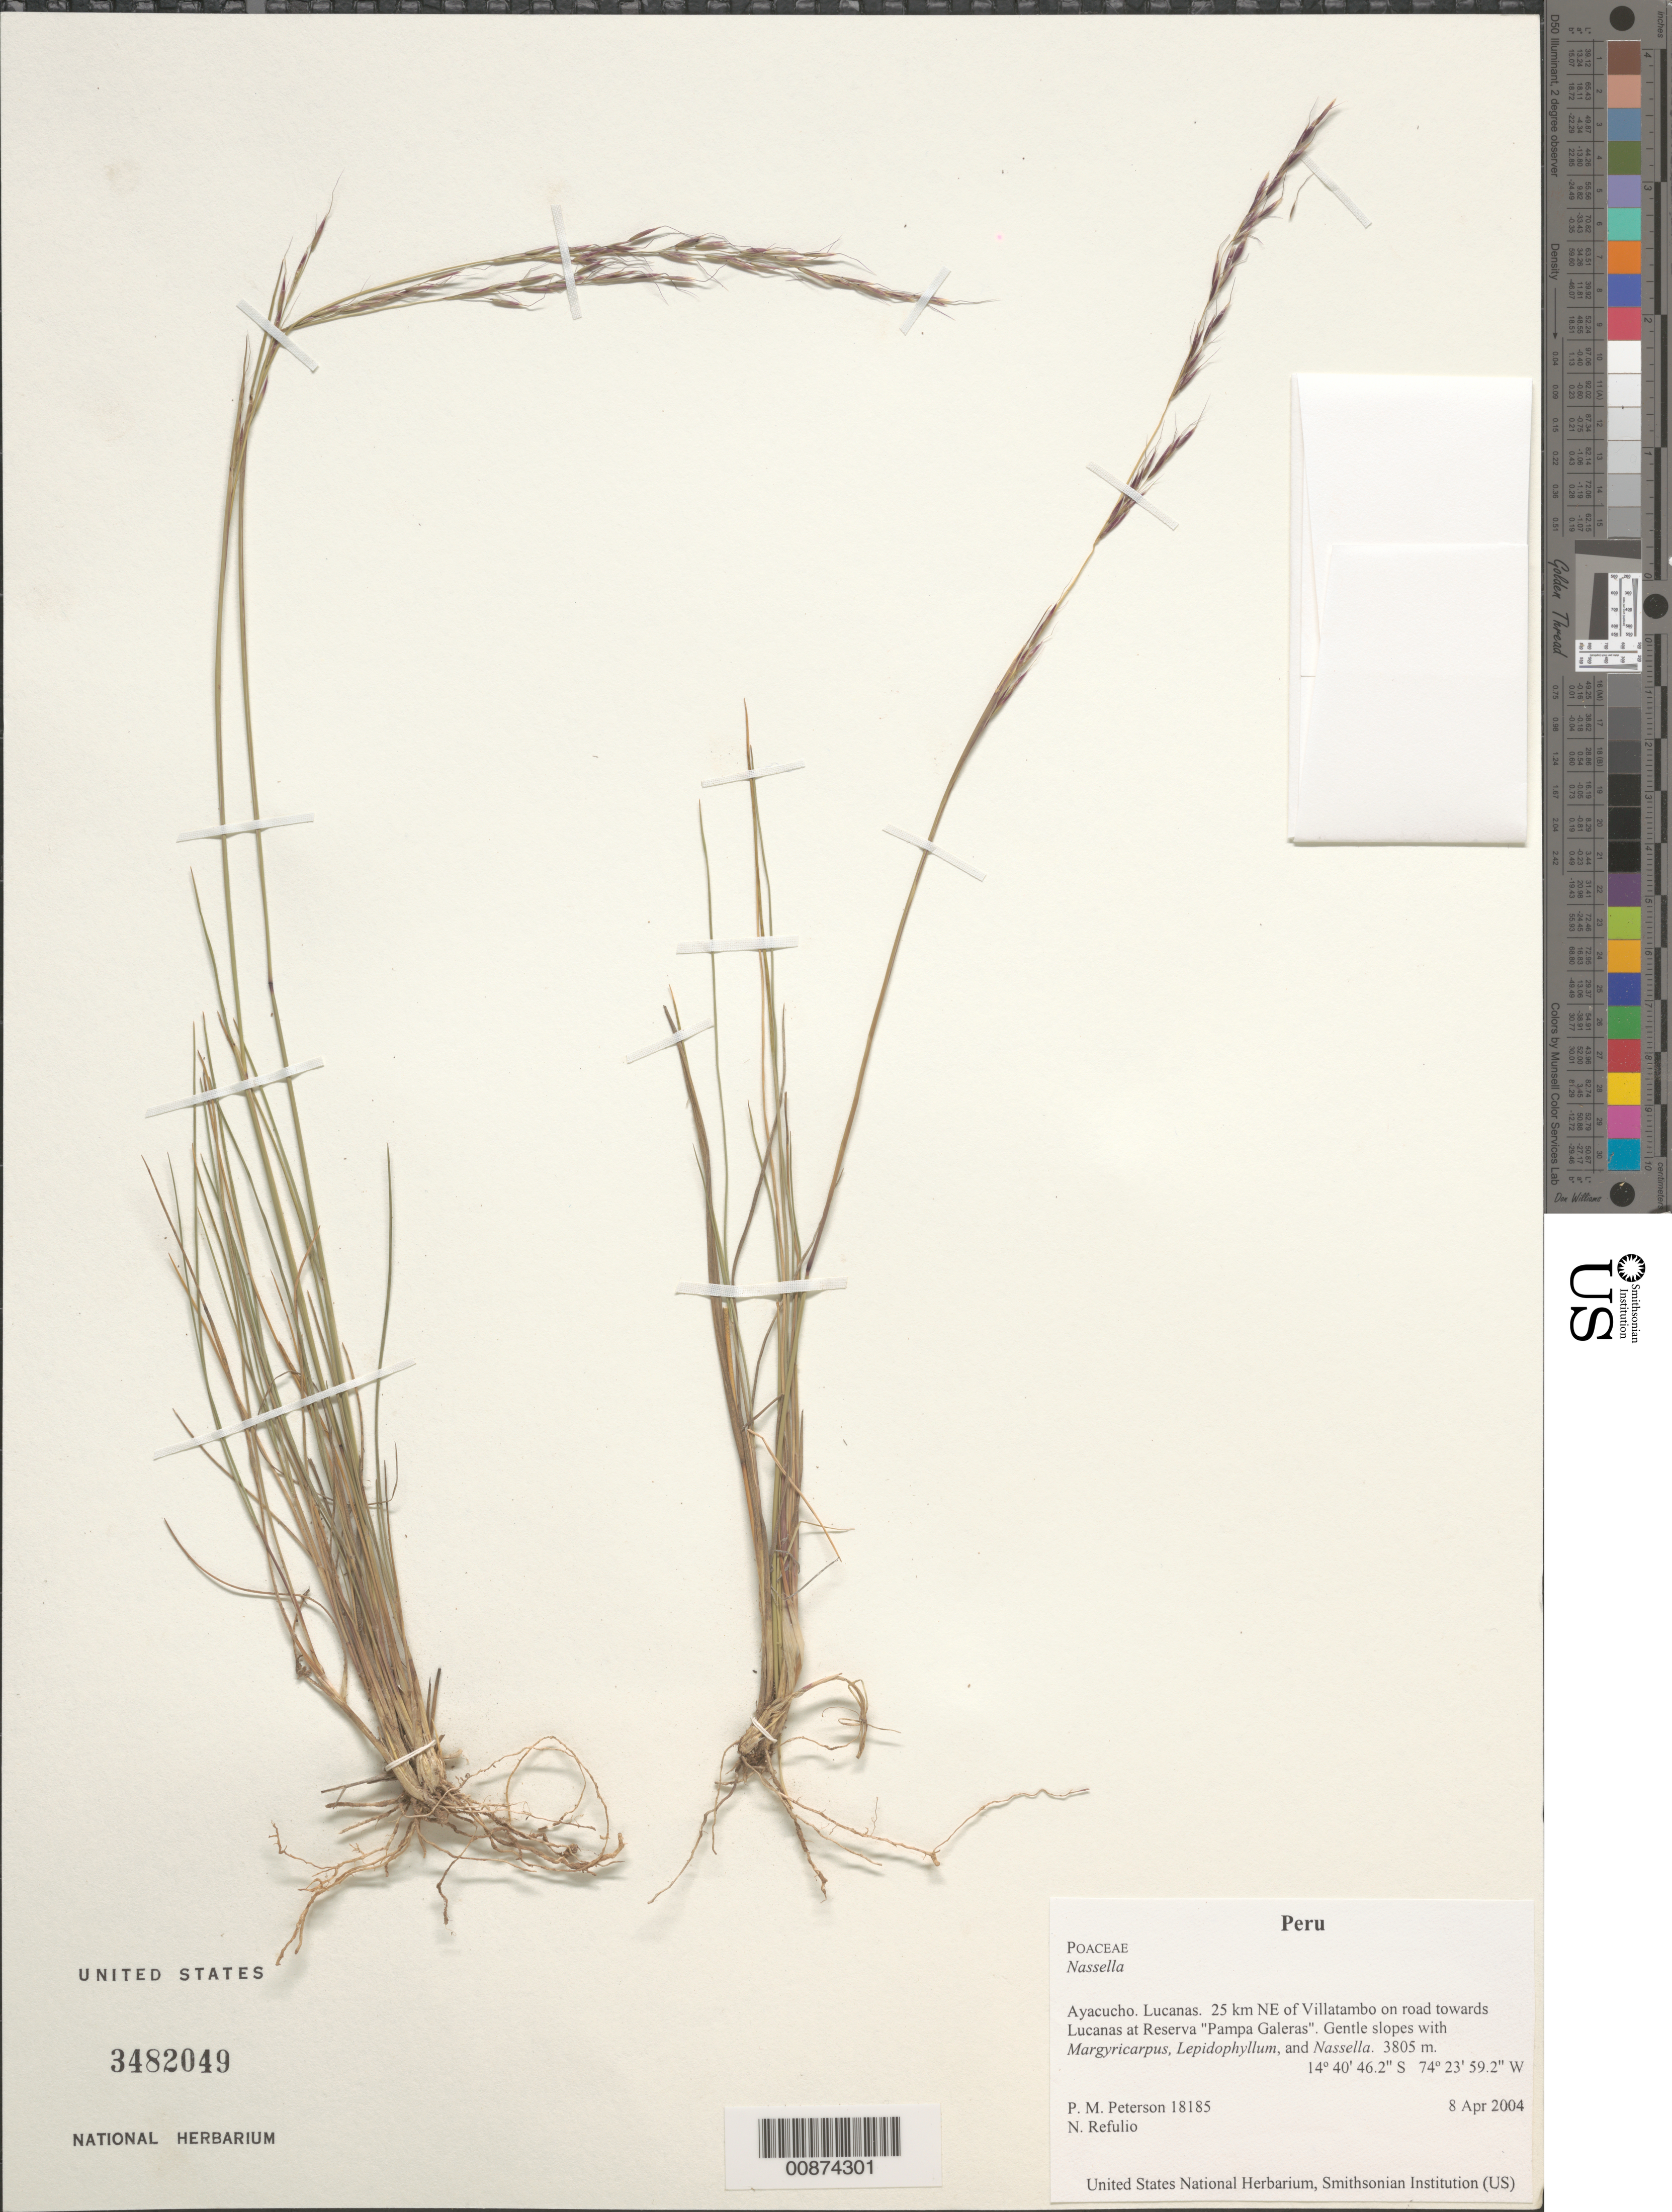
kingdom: Plantae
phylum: Tracheophyta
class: Liliopsida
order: Poales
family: Poaceae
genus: Nassella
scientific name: Nassella sp.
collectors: P. M. Peterson & N. Refulio-Rodríguez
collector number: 18185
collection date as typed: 08 Apr 2004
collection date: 2004-04-08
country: Peru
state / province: Ayacucho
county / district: Lucanas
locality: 25 km NE of Villatambo on road towards Lucanas at Reserva "Pampa Galeras". Gentle slopes with Margyricarpus, Lepidophyllum, and Nassella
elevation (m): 3805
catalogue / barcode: US 3482049